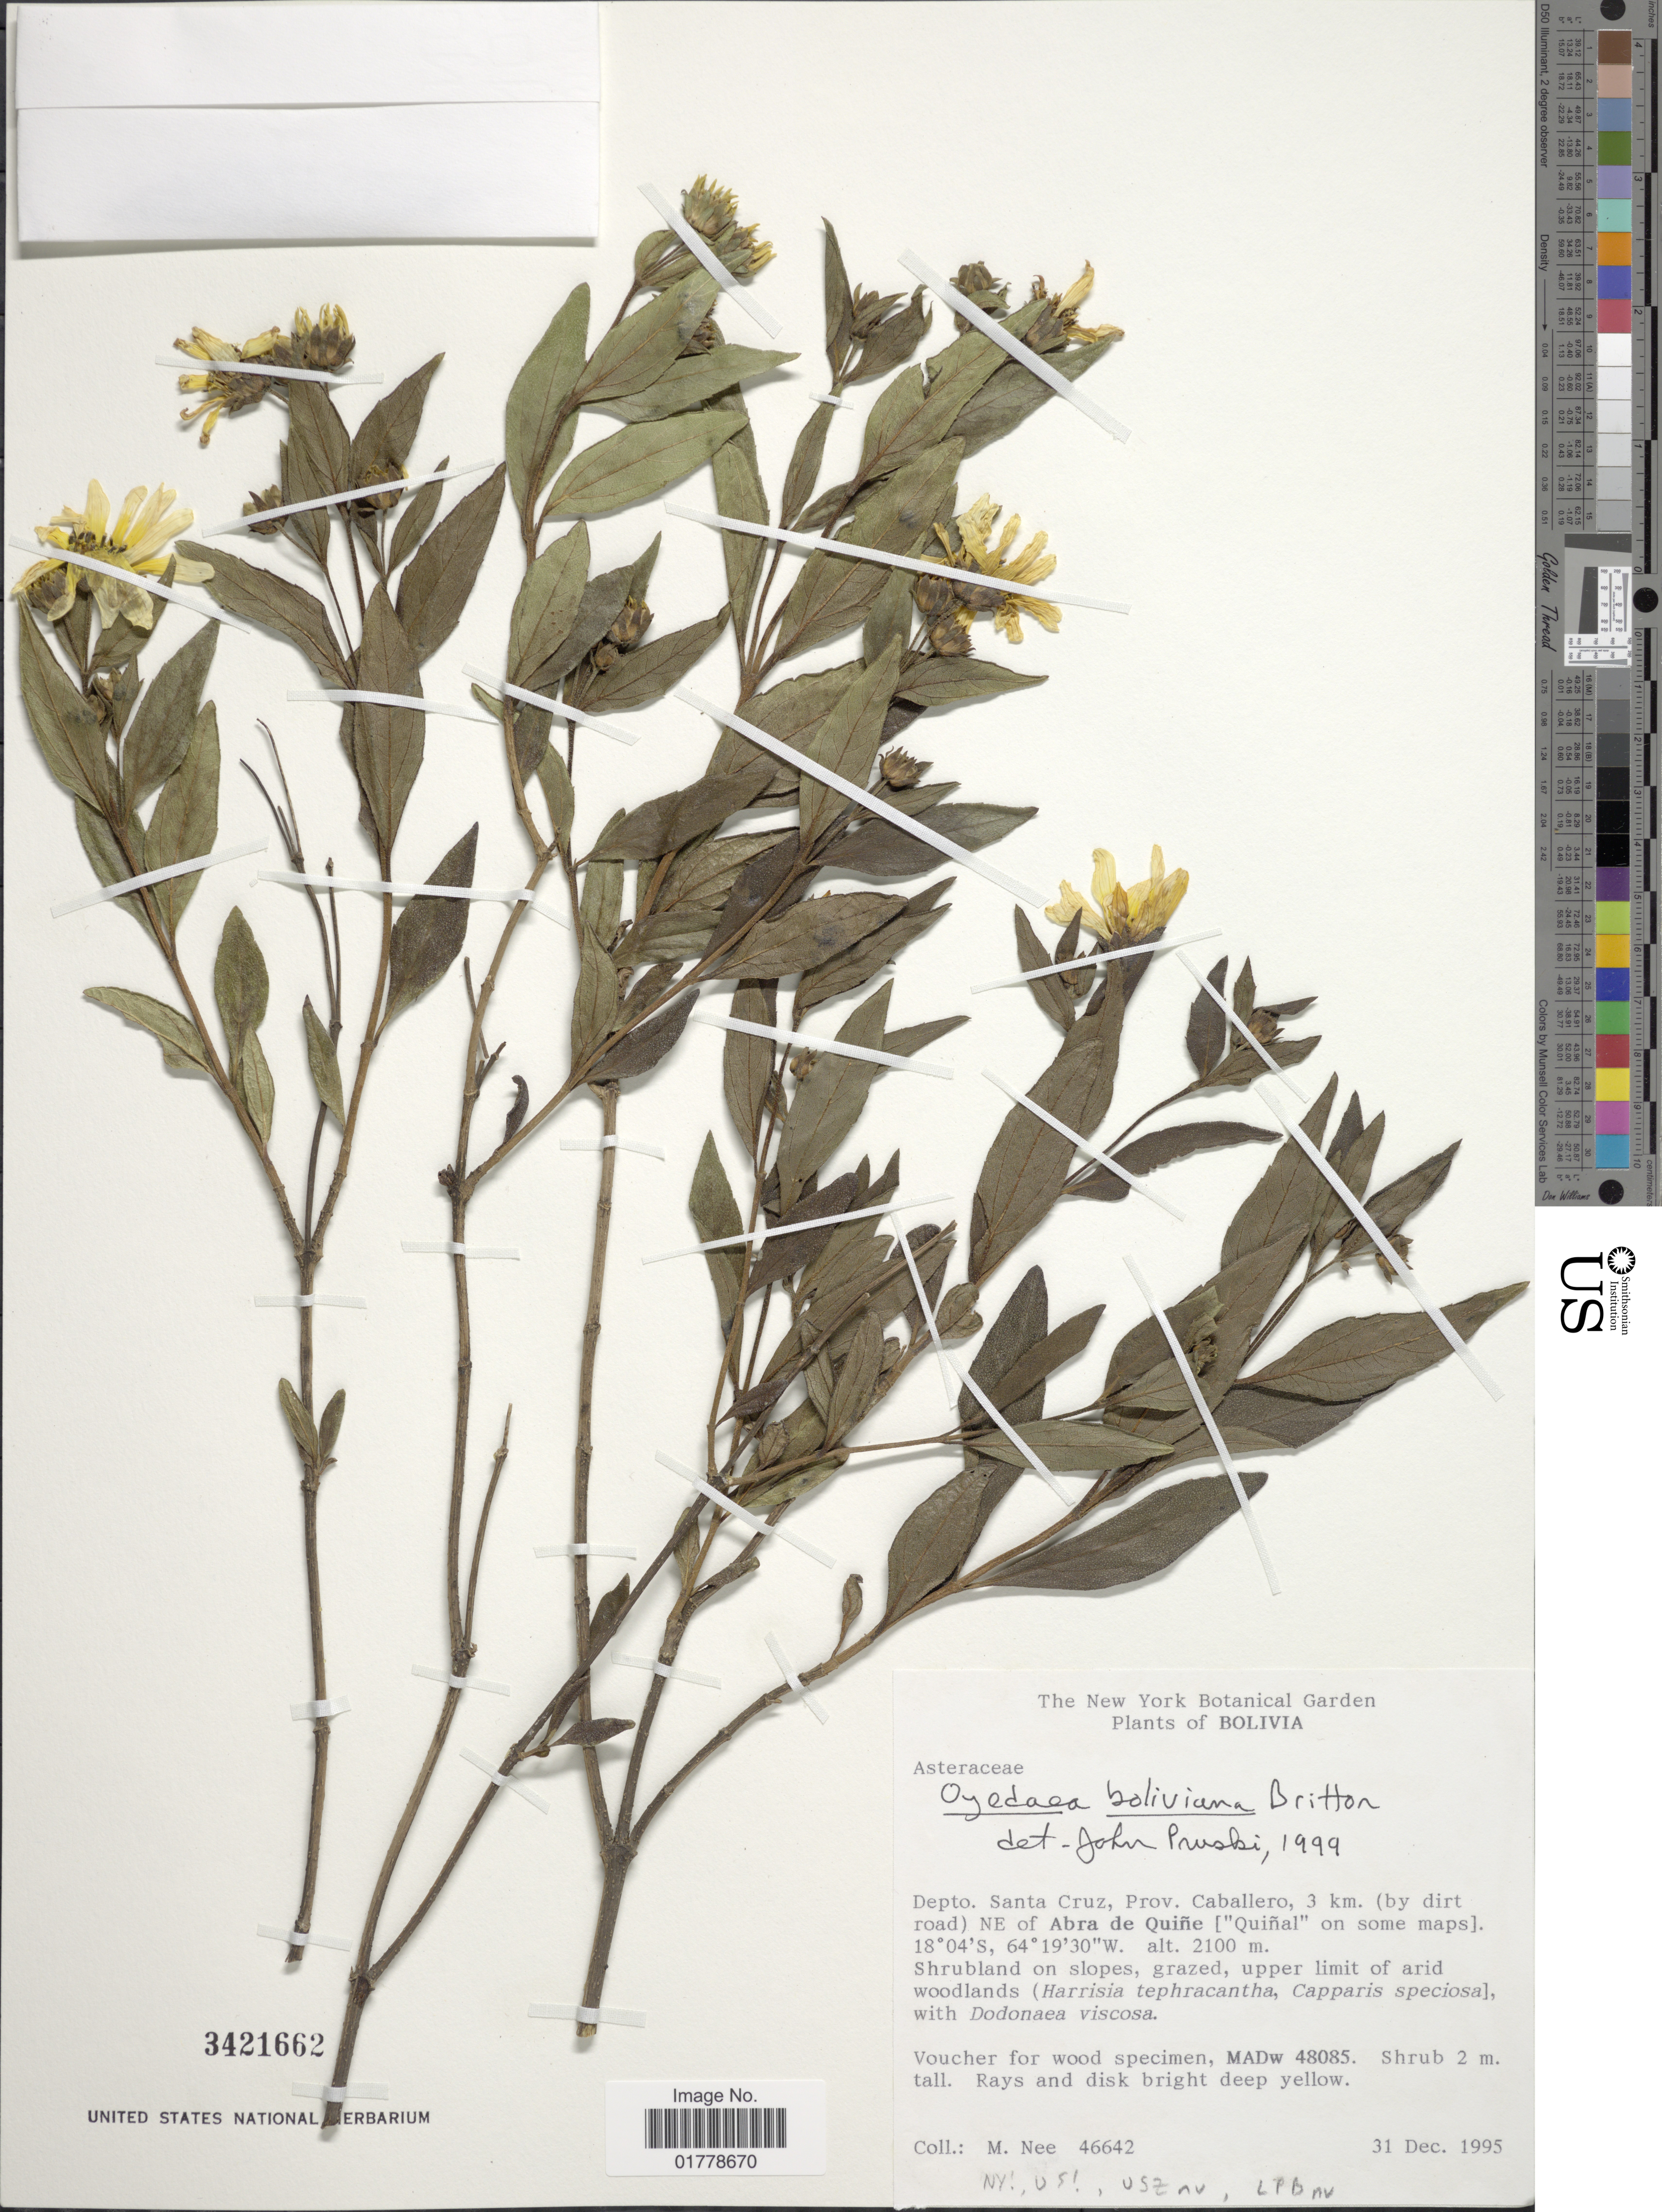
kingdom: Plantae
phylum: Tracheophyta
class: Magnoliopsida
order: Asterales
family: Asteraceae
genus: Oyedaea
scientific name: Oyedaea boliviana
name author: Britton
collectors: M. Nee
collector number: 46642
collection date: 1995-12-31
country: Bolivia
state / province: Santa Cruz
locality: Depto. Santa Cruz, Prov. Caballero, 3 km. (by dirt road) NE of Abra de Quiñe ["Quiñal" on some maps]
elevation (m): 2100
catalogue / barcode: US 3421662